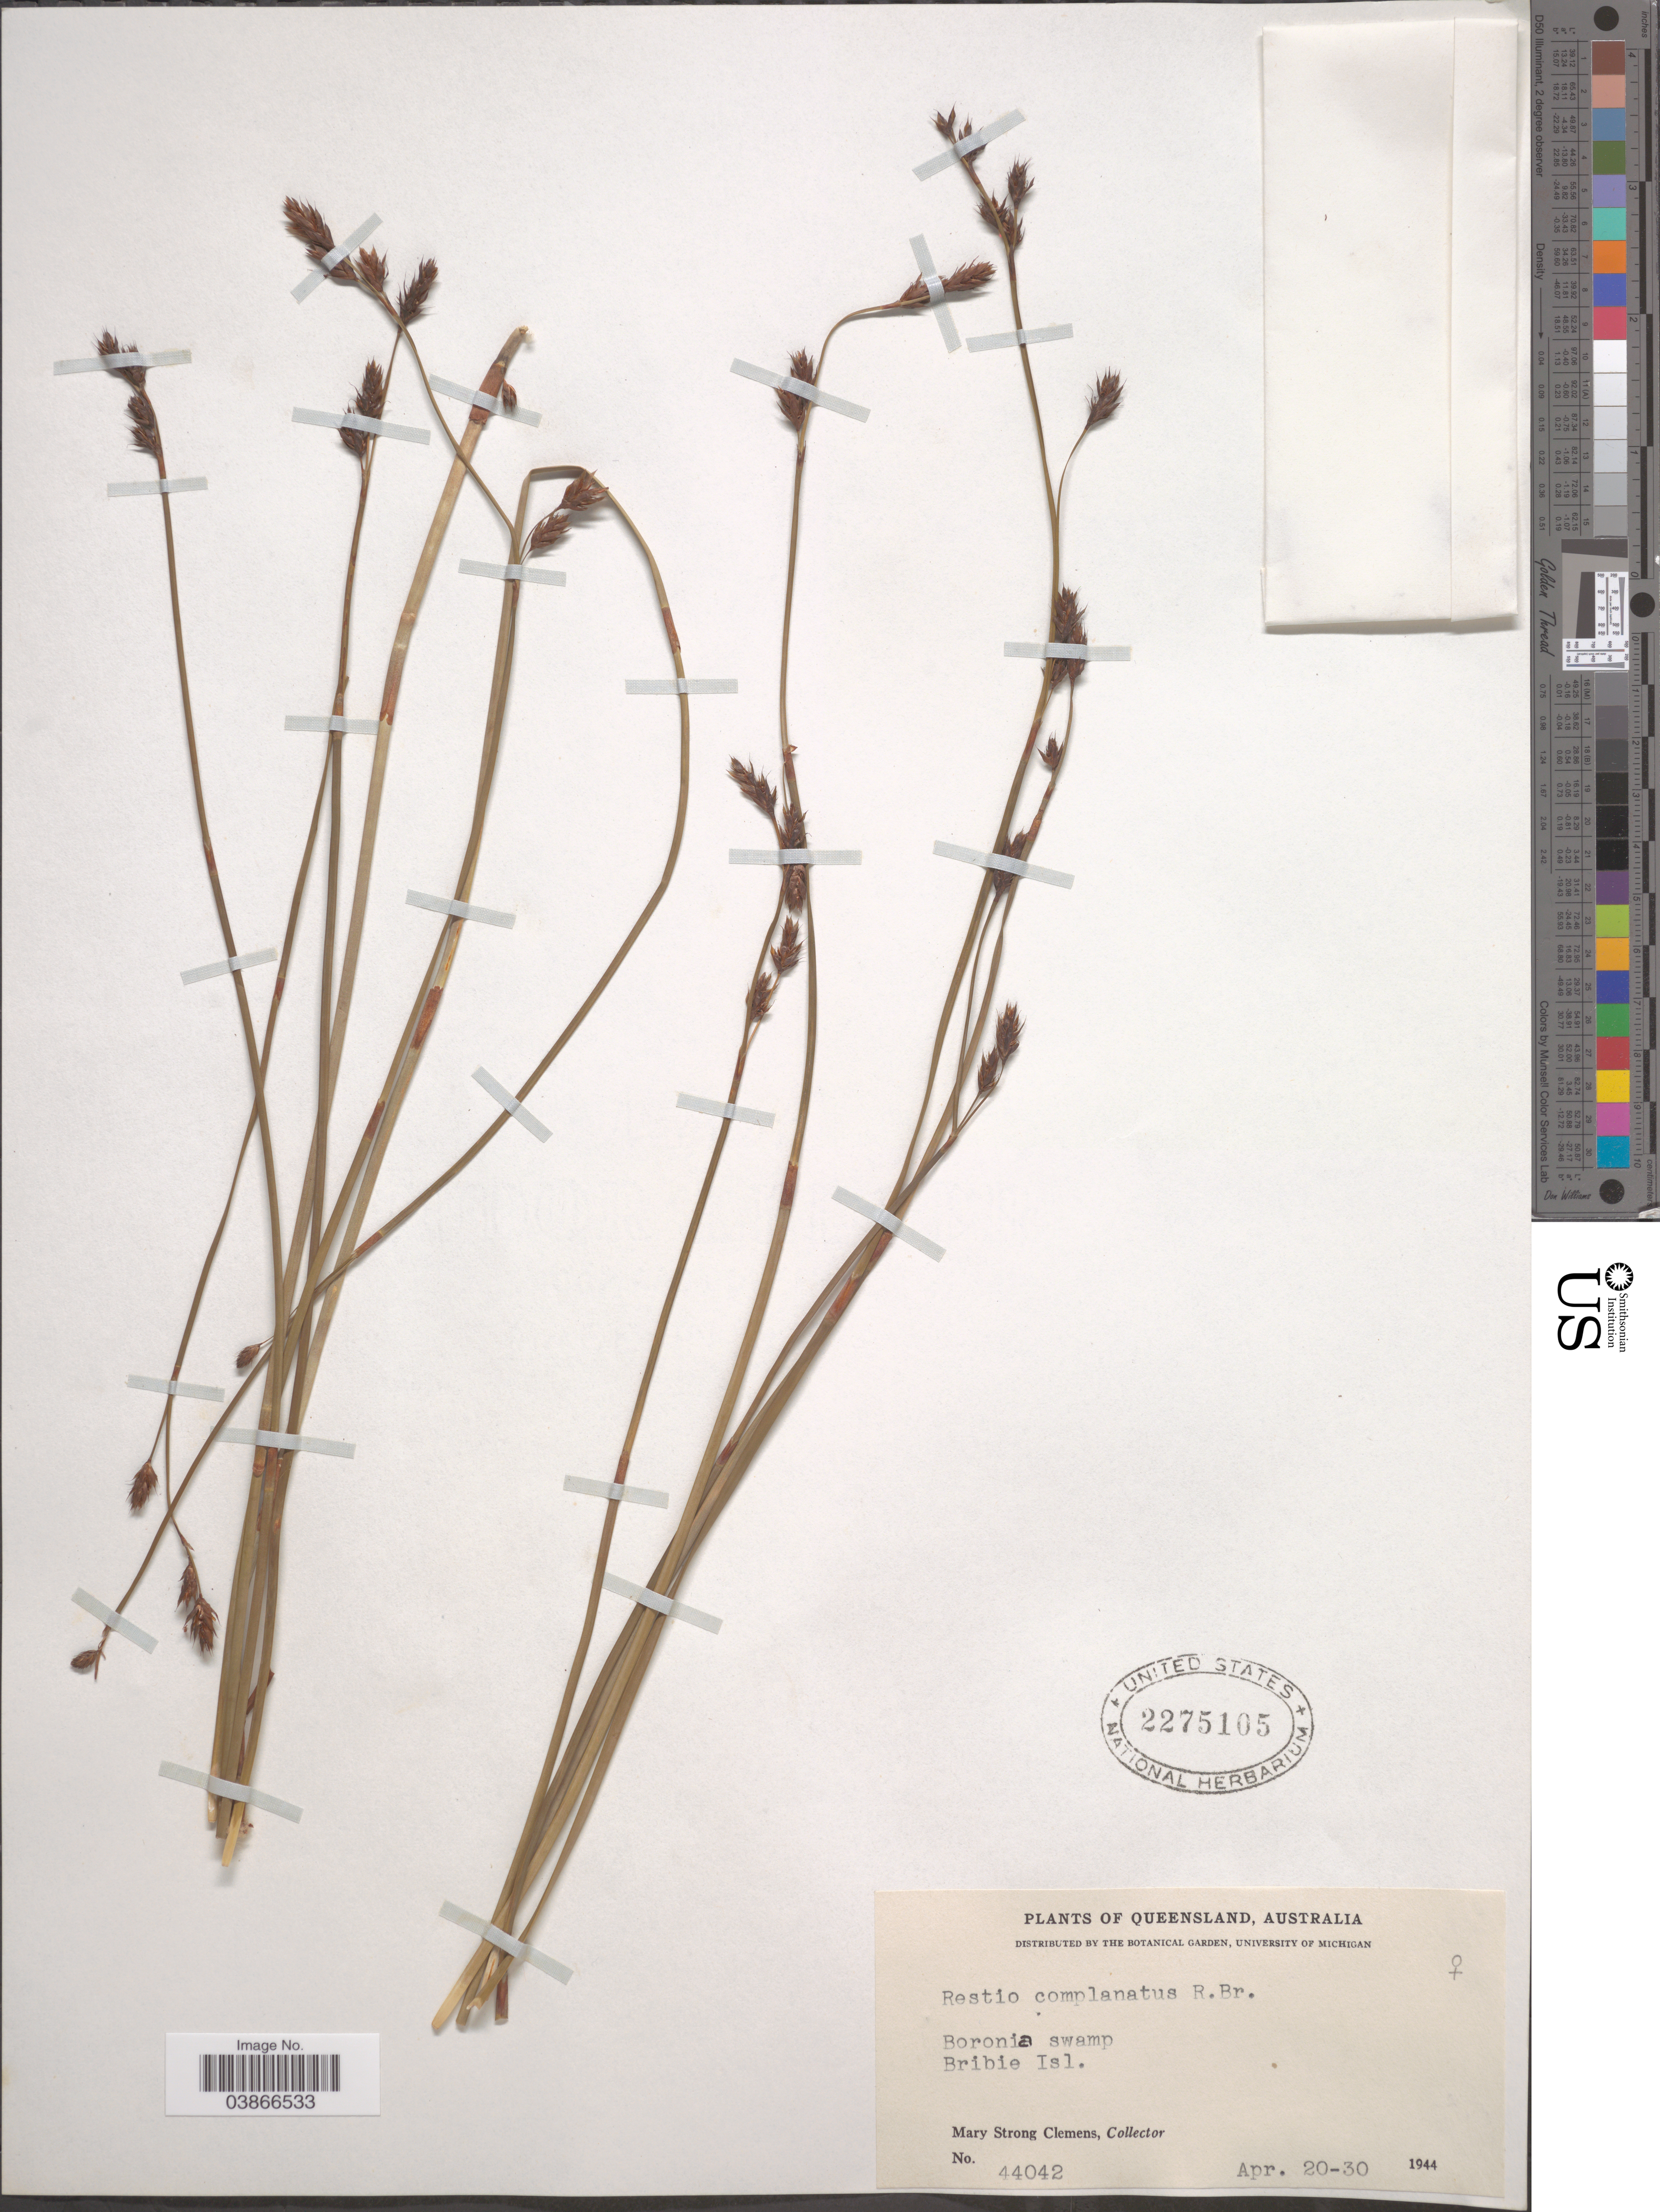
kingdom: Plantae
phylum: Tracheophyta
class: Liliopsida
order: Poales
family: Restionaceae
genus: Eurychorda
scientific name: Eurychorda complanata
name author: (R. Br.) B.G. Briggs & L.A.S. Johnson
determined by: Strong, Mark T., (BOT), Smithsonian Institution - National Museum of Natural History (UNITED STATES)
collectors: M. S. Clemens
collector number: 44042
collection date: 1944-04-20/1944-04-30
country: Australia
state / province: Queensland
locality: Boronia swamp. Bribie Isl.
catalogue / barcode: US 2275105